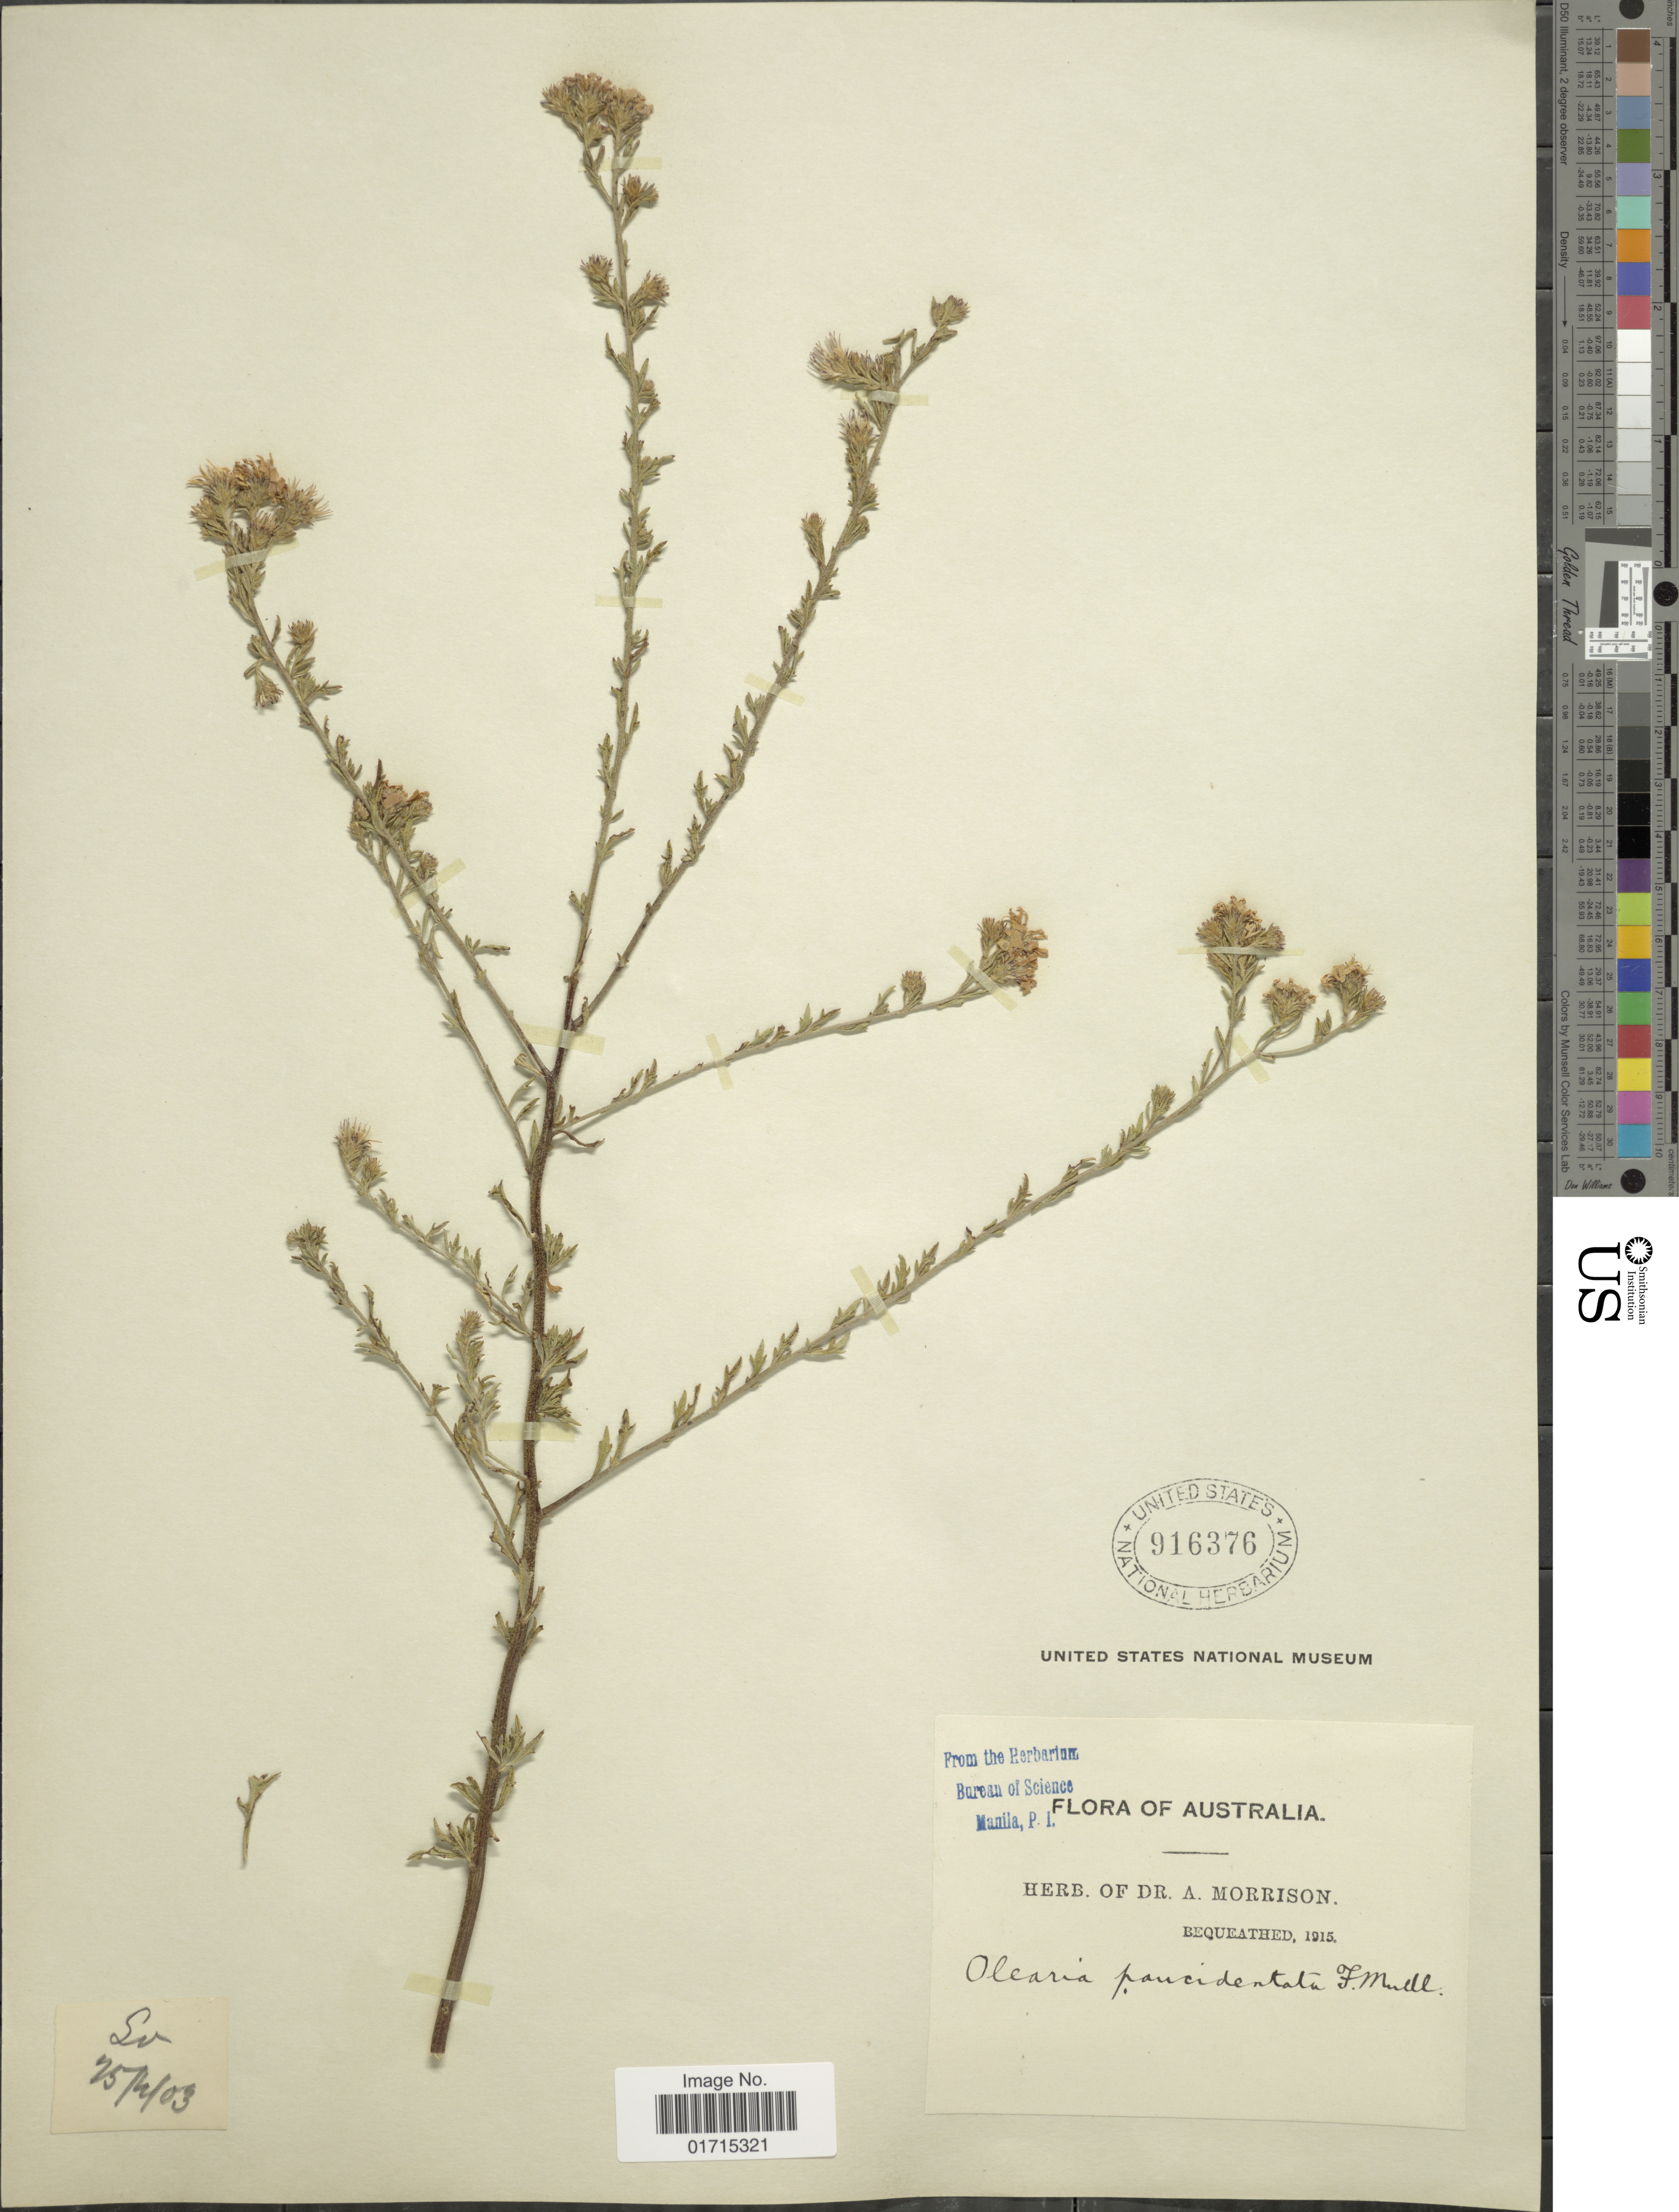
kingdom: Plantae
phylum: Tracheophyta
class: Magnoliopsida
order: Asterales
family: Asteraceae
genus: Olearia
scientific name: Olearia paucidentata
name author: (Steetz) Benth.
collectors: ex herb. Dr. A. Morrison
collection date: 1915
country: Australia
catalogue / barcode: US 916376